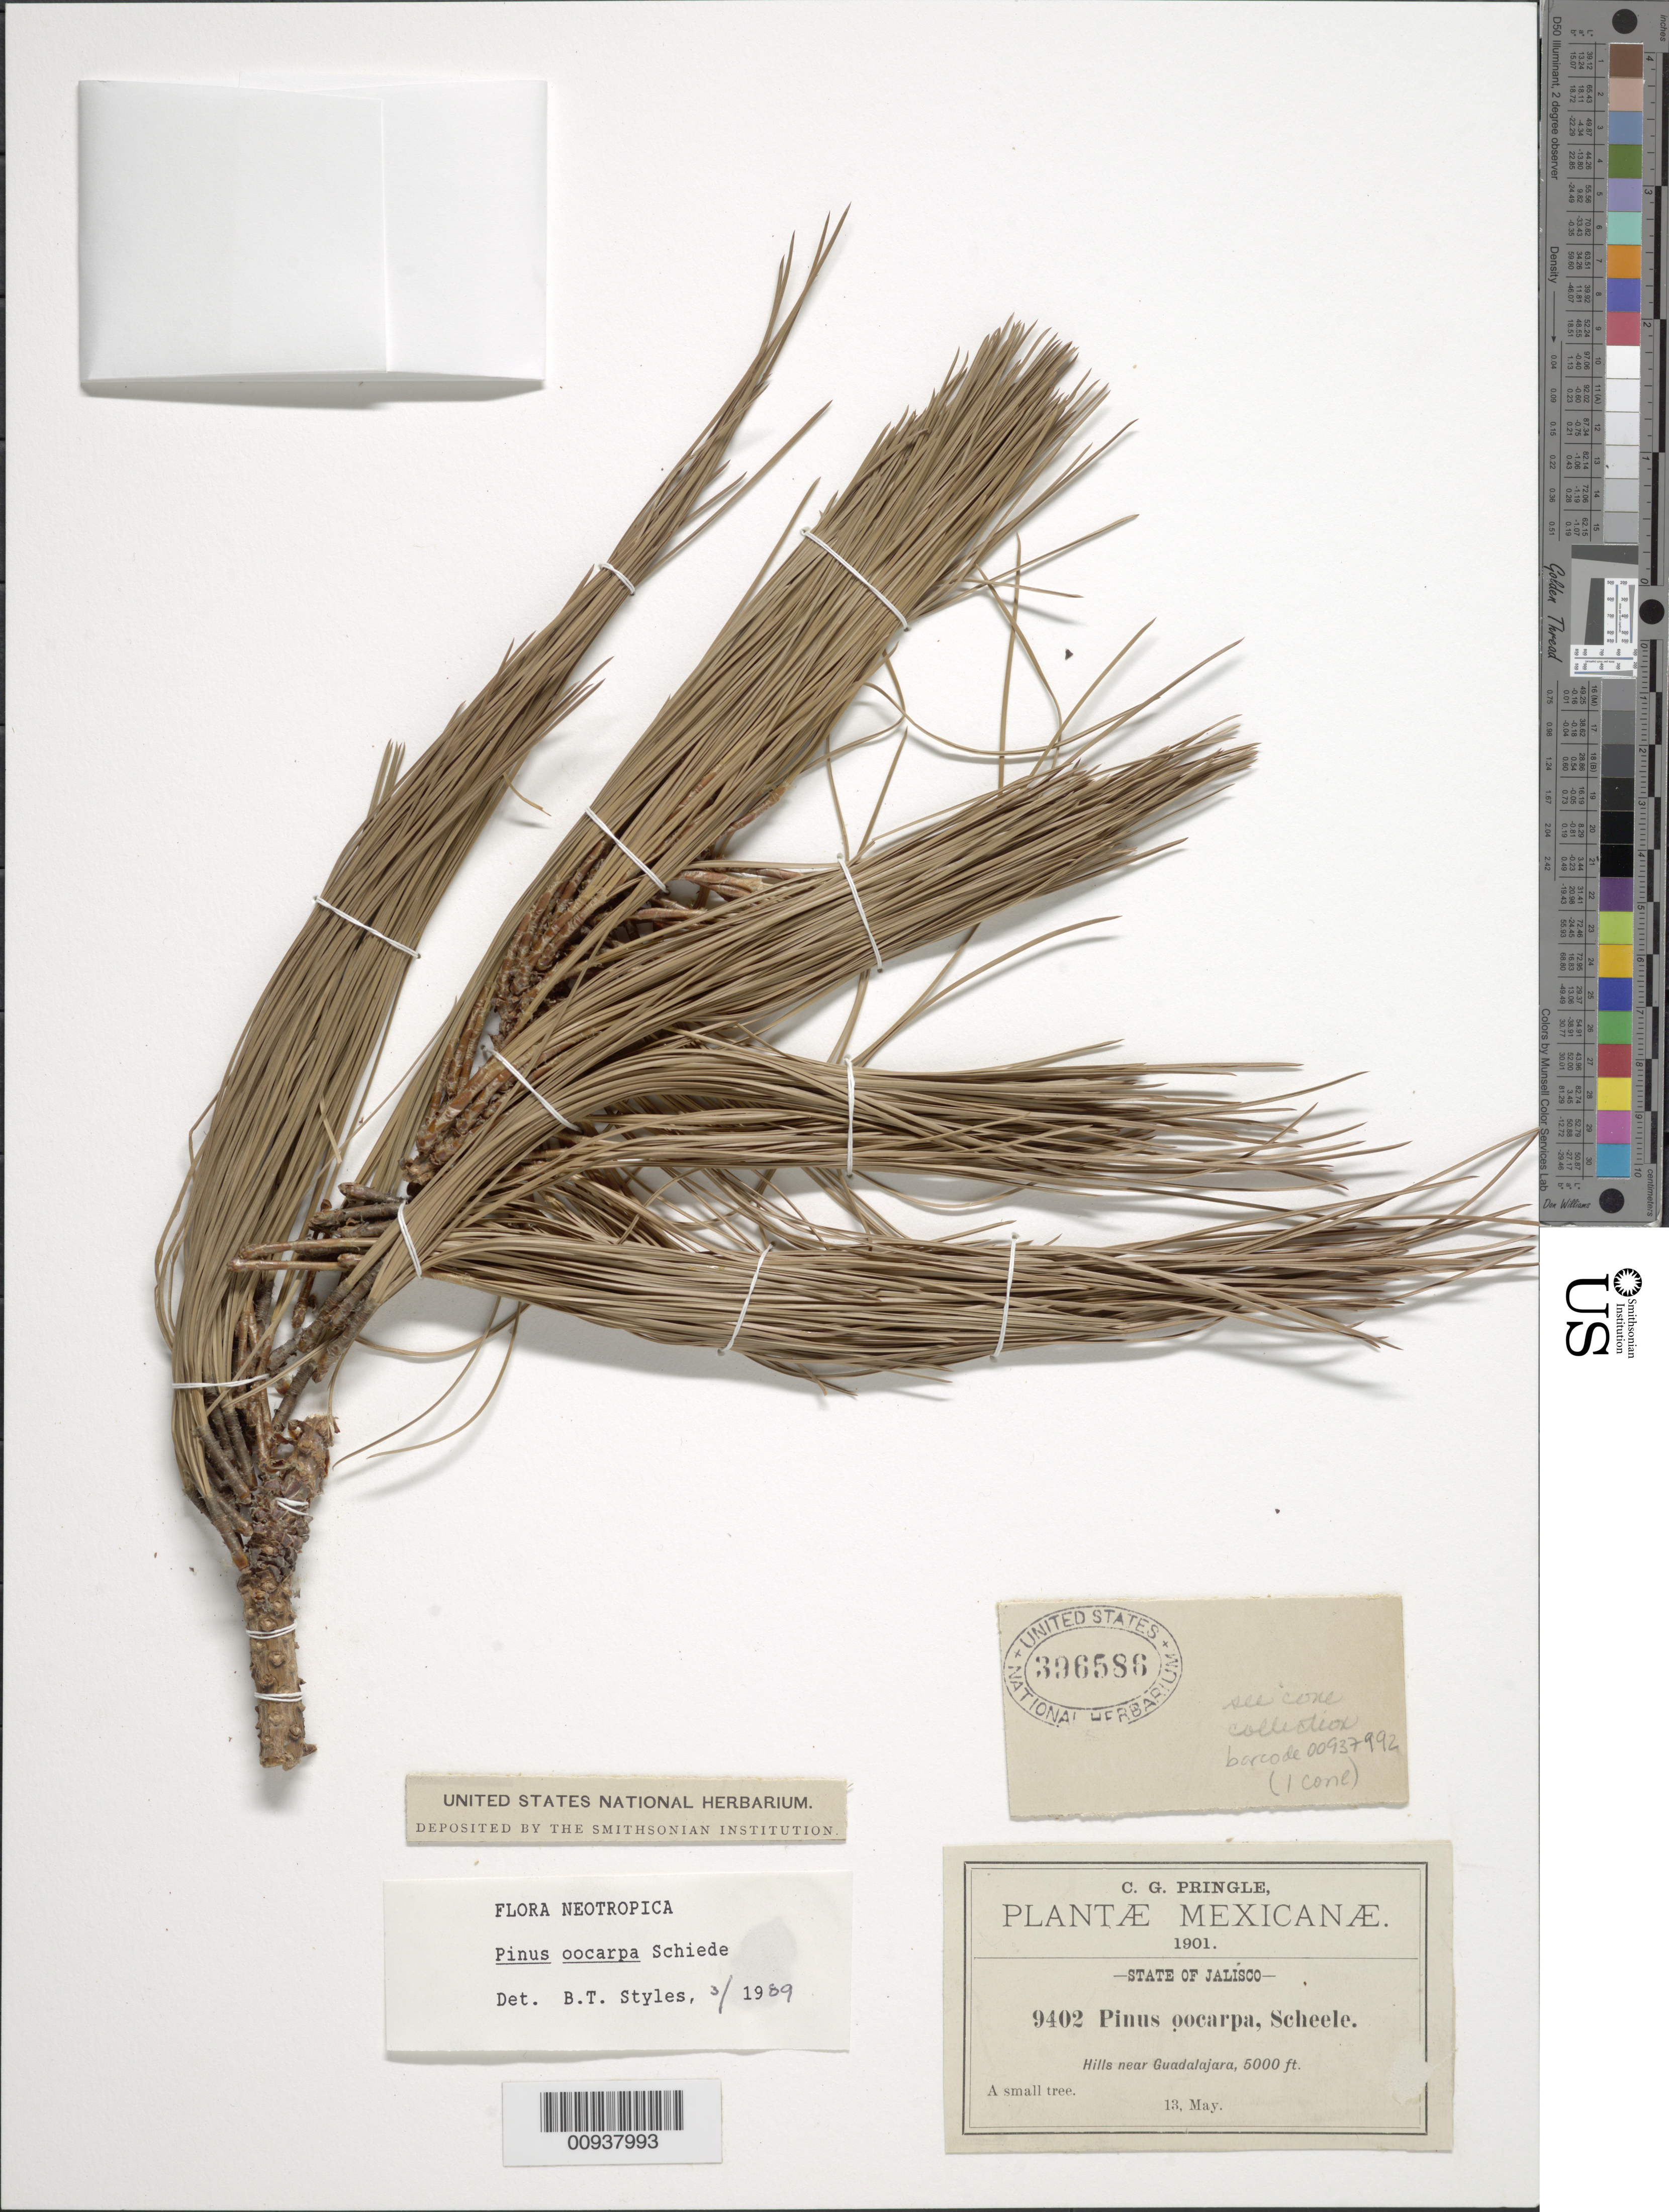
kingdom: Plantae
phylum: Tracheophyta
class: Pinopsida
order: Pinales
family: Pinaceae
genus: Pinus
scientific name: Pinus oocarpa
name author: Schiede ex Schltdl.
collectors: C. G. Pringle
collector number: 9402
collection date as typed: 13 May 1901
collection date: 1901-05-13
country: Mexico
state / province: Jalisco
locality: Near Guadalajara.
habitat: Hills.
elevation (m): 1524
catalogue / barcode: US 396586